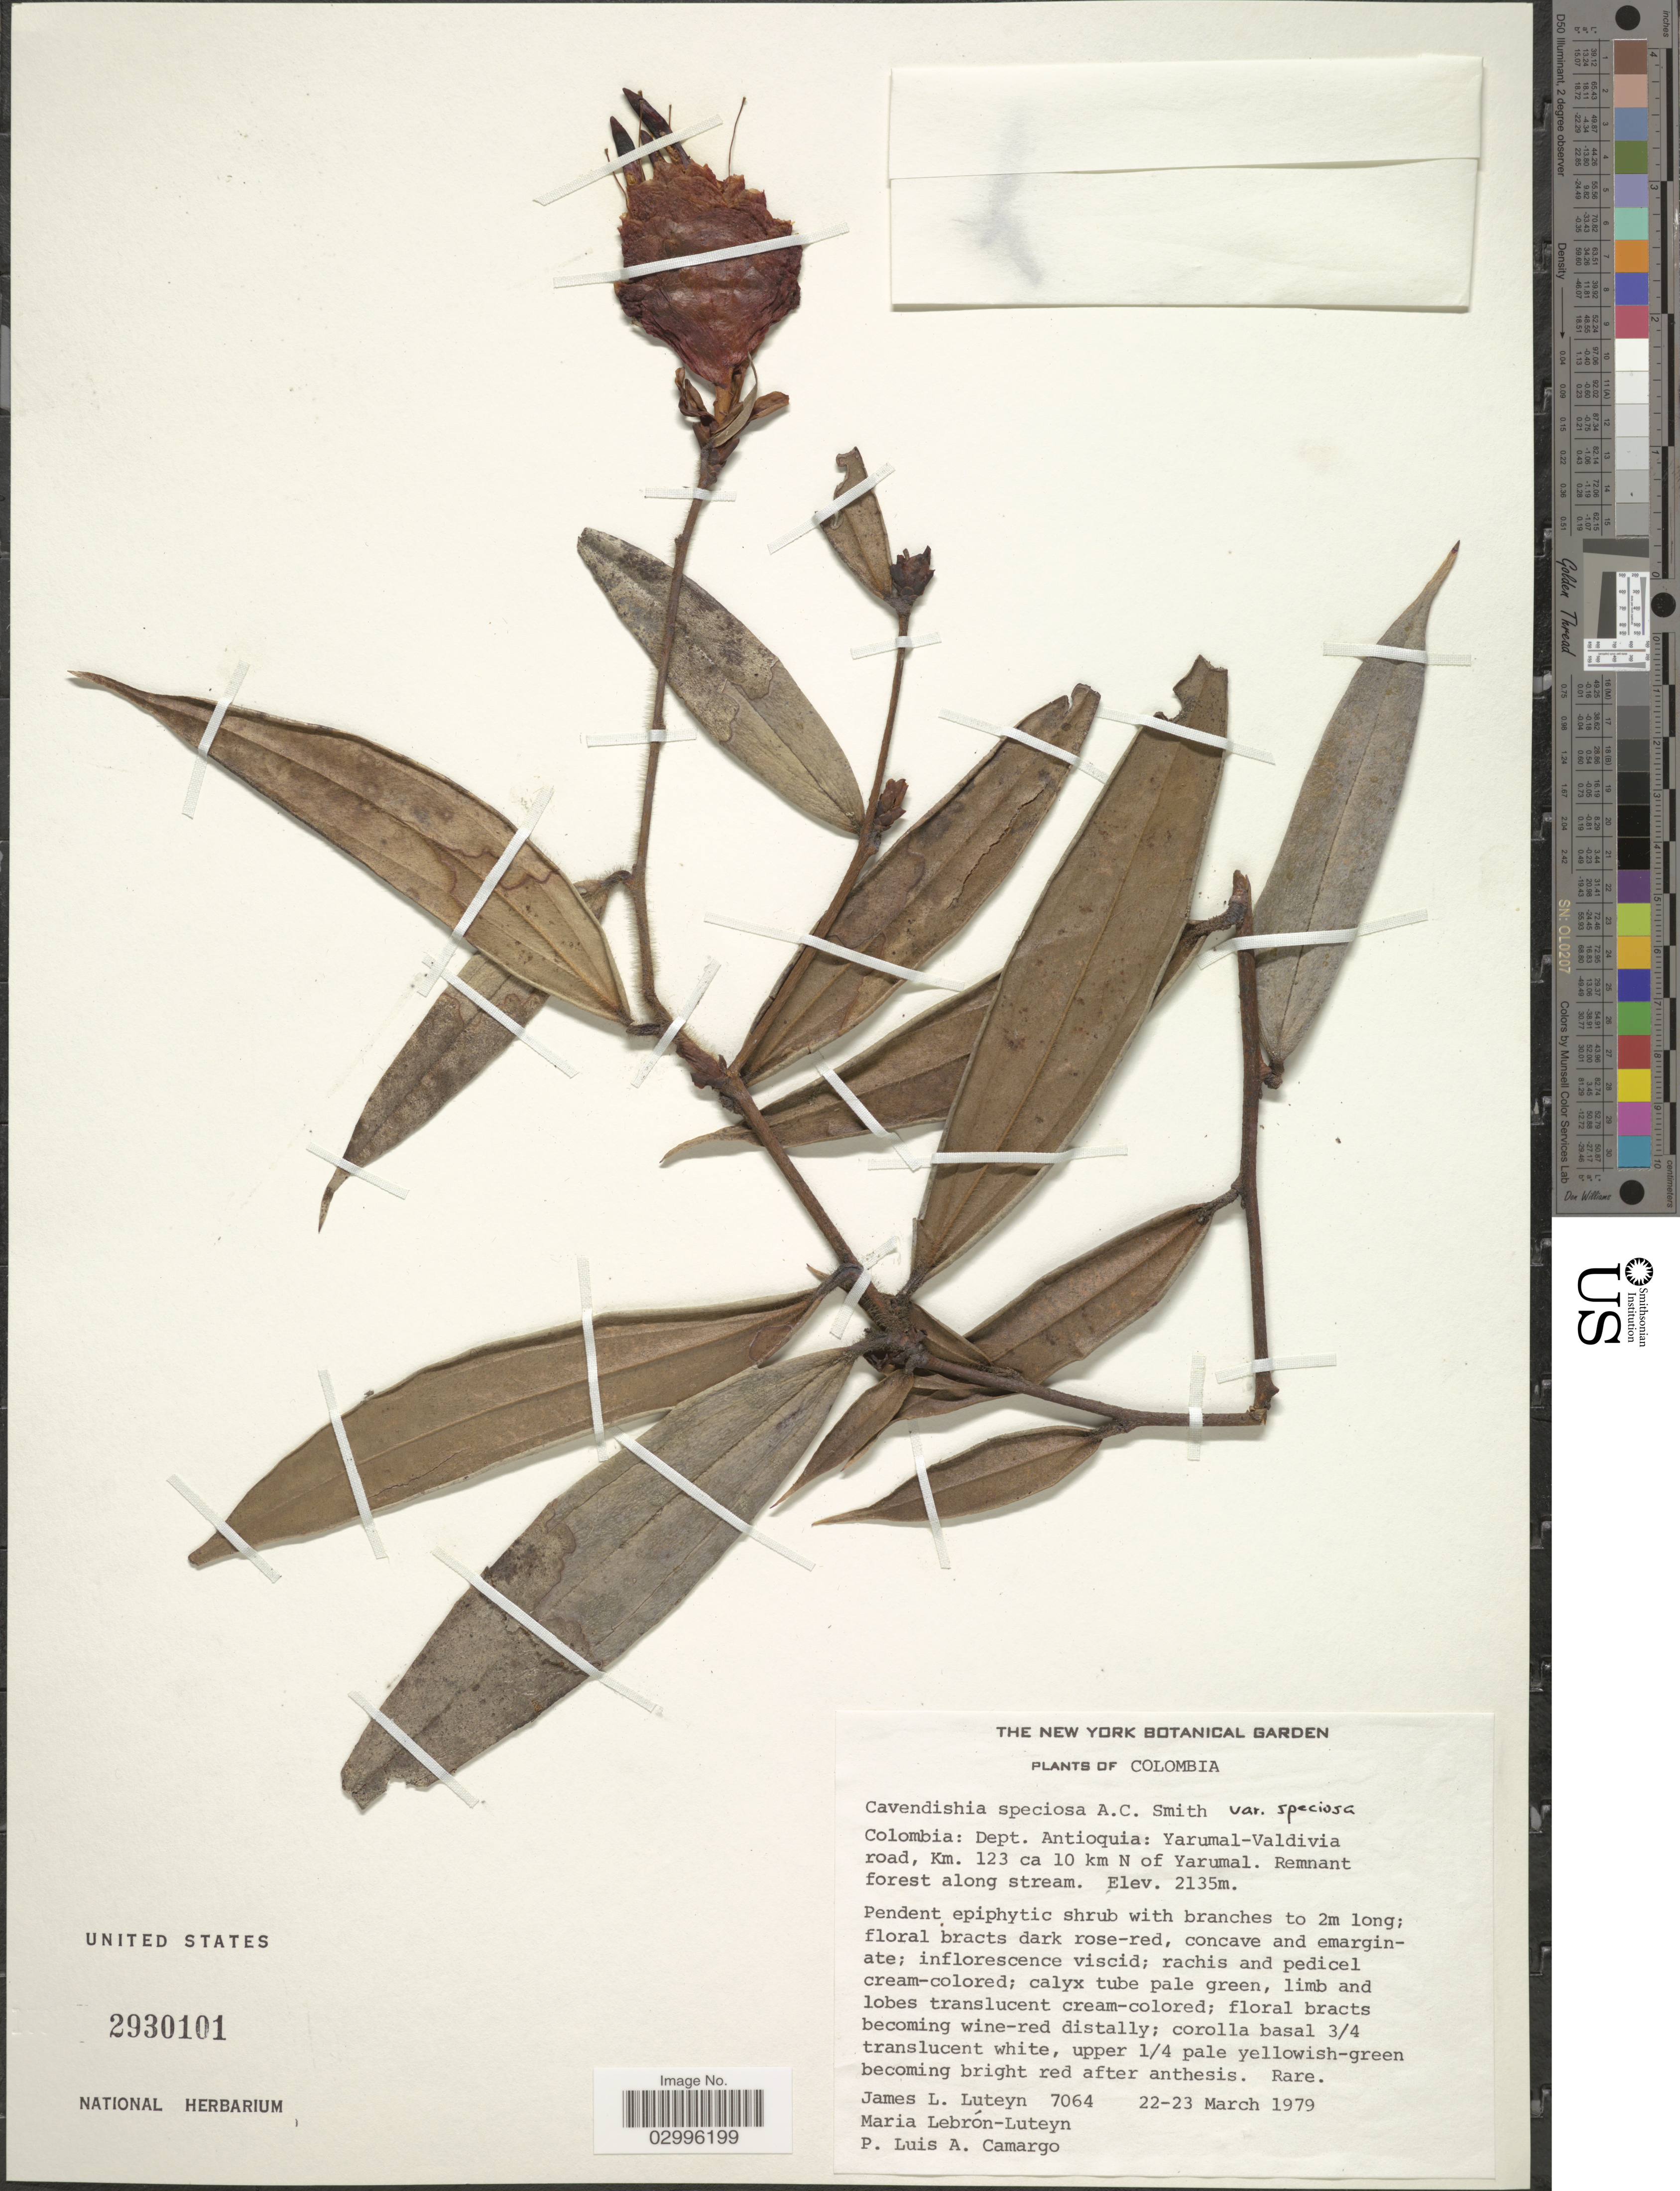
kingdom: Plantae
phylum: Tracheophyta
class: Magnoliopsida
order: Ericales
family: Ericaceae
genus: Cavendishia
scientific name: Cavendishia speciosa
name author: A.C. Sm.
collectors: J. L. Luteyn, M. L. Lebrón-Luteyn & P. Camargo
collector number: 7064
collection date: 1979-03-22/1979-03-23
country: Colombia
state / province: Antioquia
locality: Dept. Antioquia: Yarumal-Valdivia road, Km. 123 ca 10 km N of Yarumal. Remnant forest along stream.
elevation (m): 2135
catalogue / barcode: US 2930101